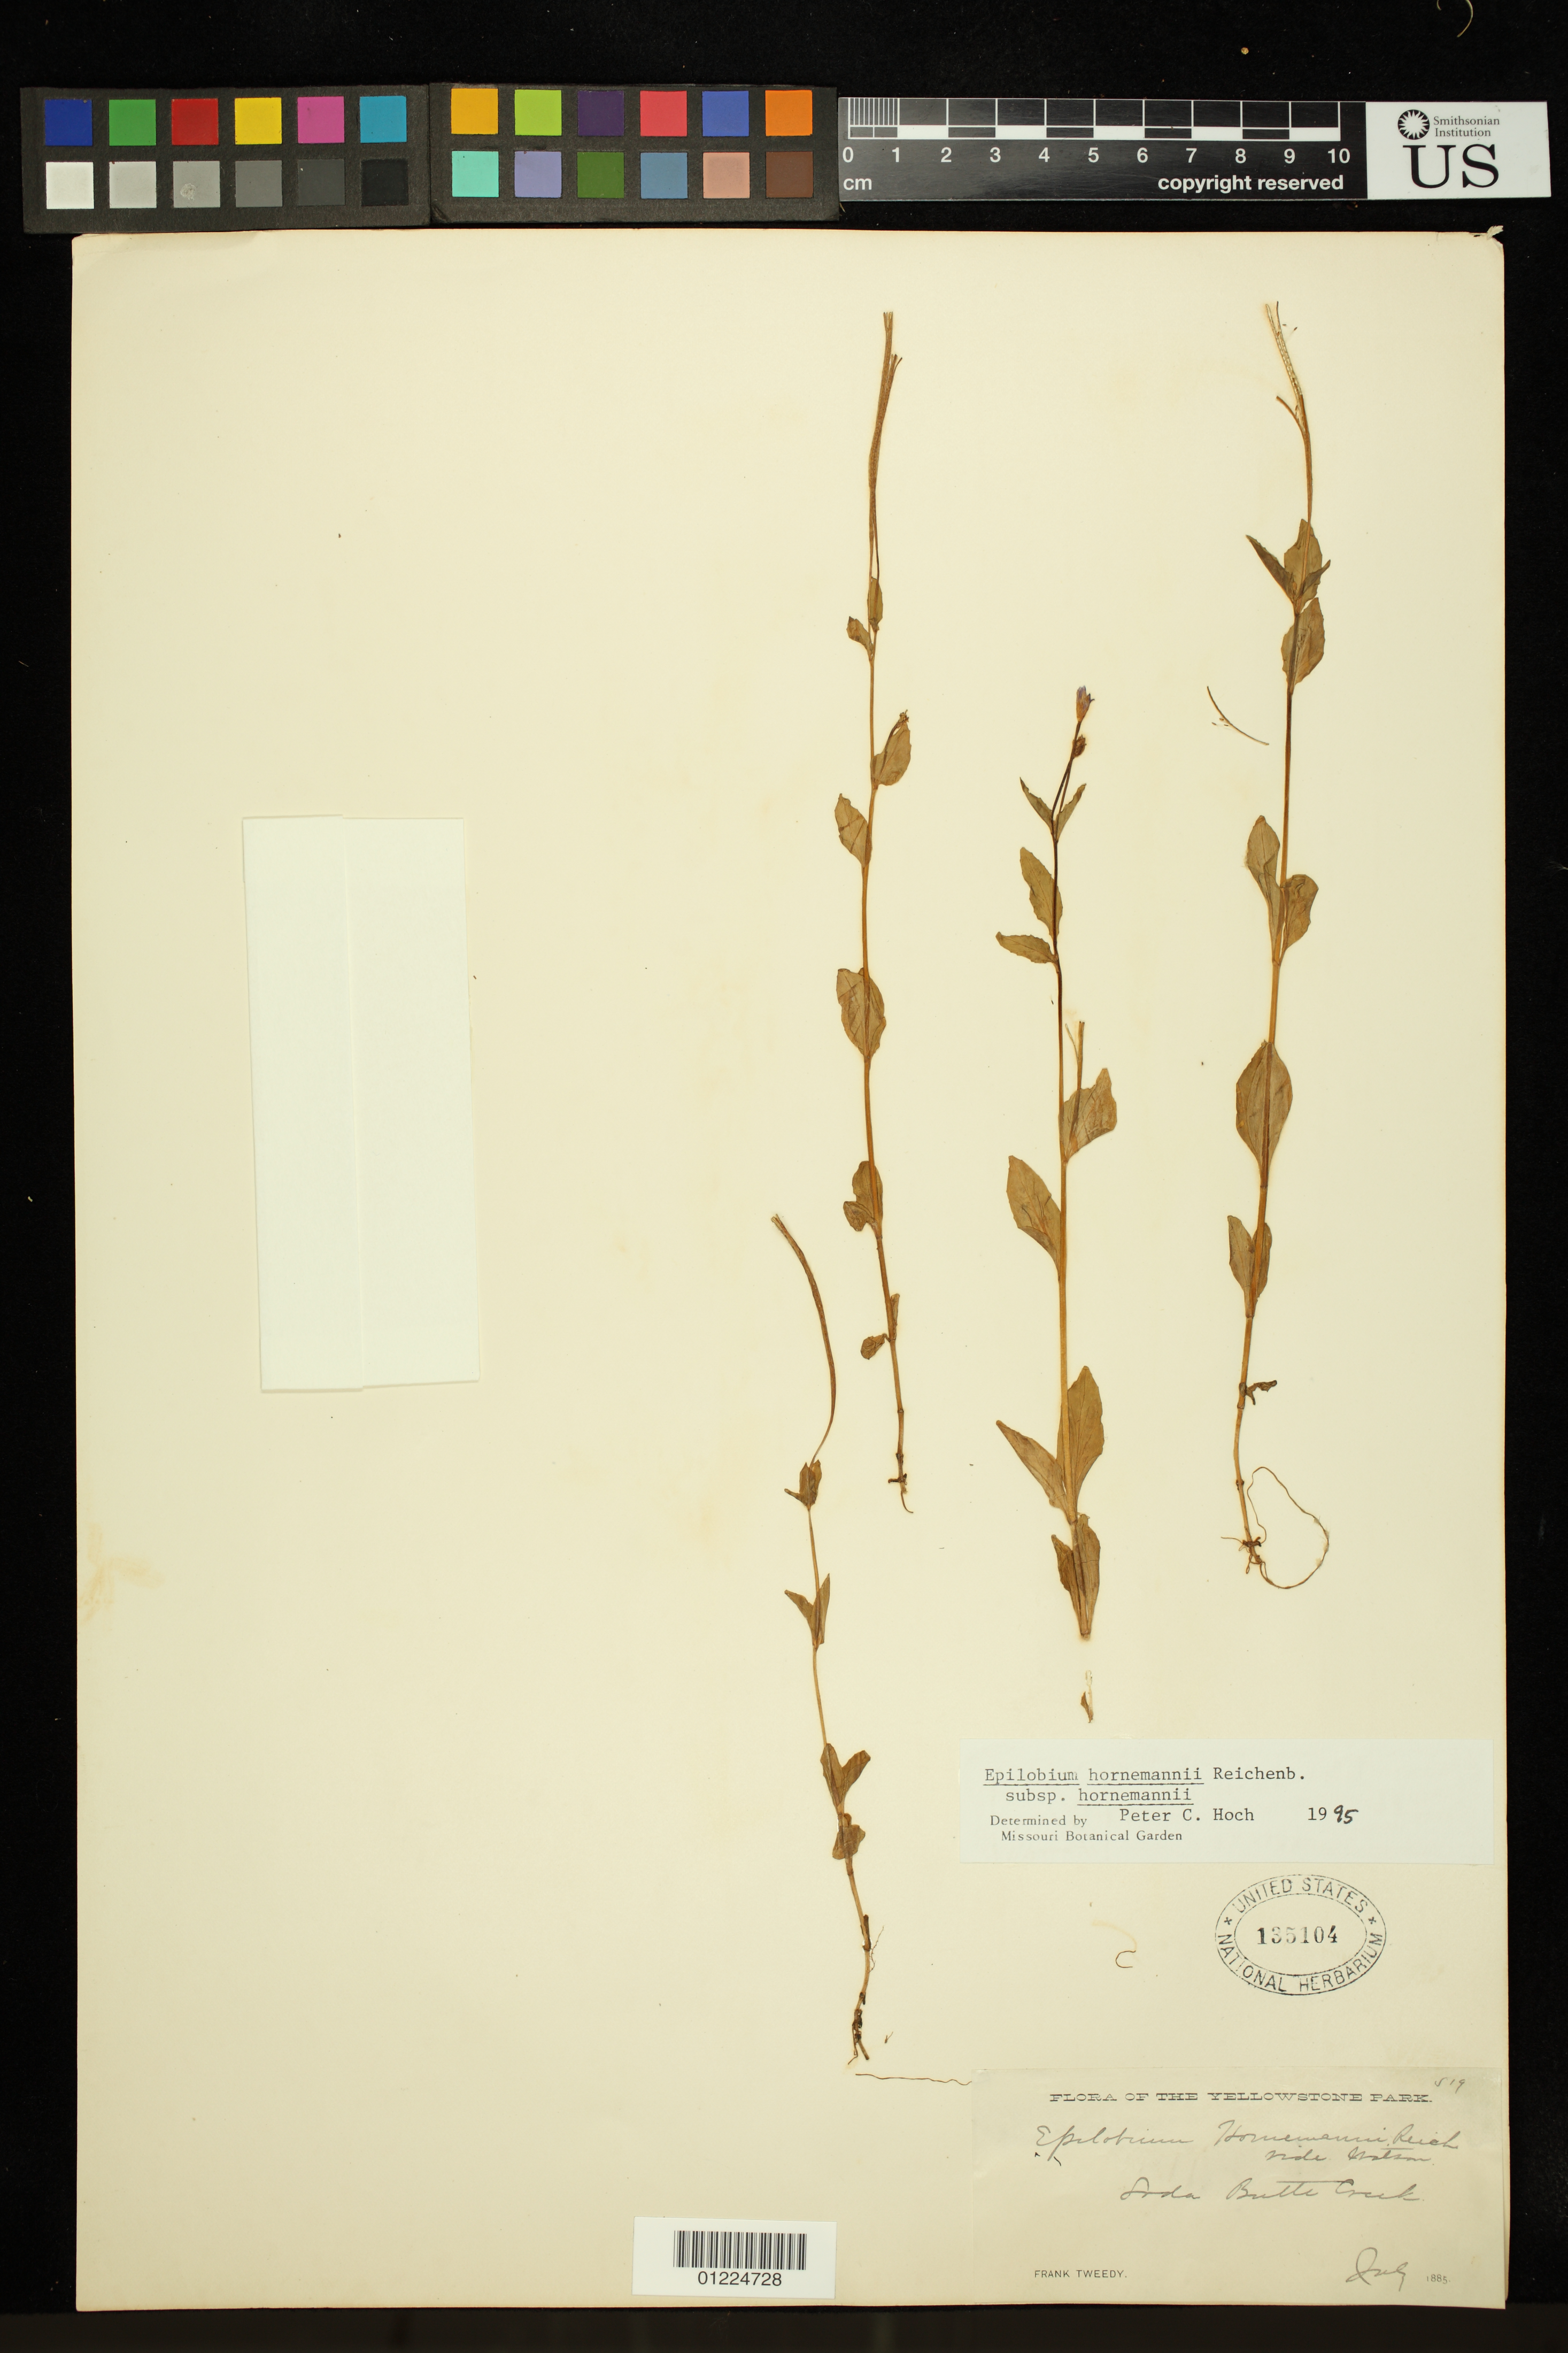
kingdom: Plantae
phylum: Tracheophyta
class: Magnoliopsida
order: Myrtales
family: Onagraceae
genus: Epilobium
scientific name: Epilobium hornemannii subsp. hornemannii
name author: Rchb.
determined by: Hoch, P. C.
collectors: F. Tweedy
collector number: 519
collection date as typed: Jul 1885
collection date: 1885-07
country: United States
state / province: Wyoming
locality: Soda Butte Creek, Yellowstone Park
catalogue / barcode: US 135104